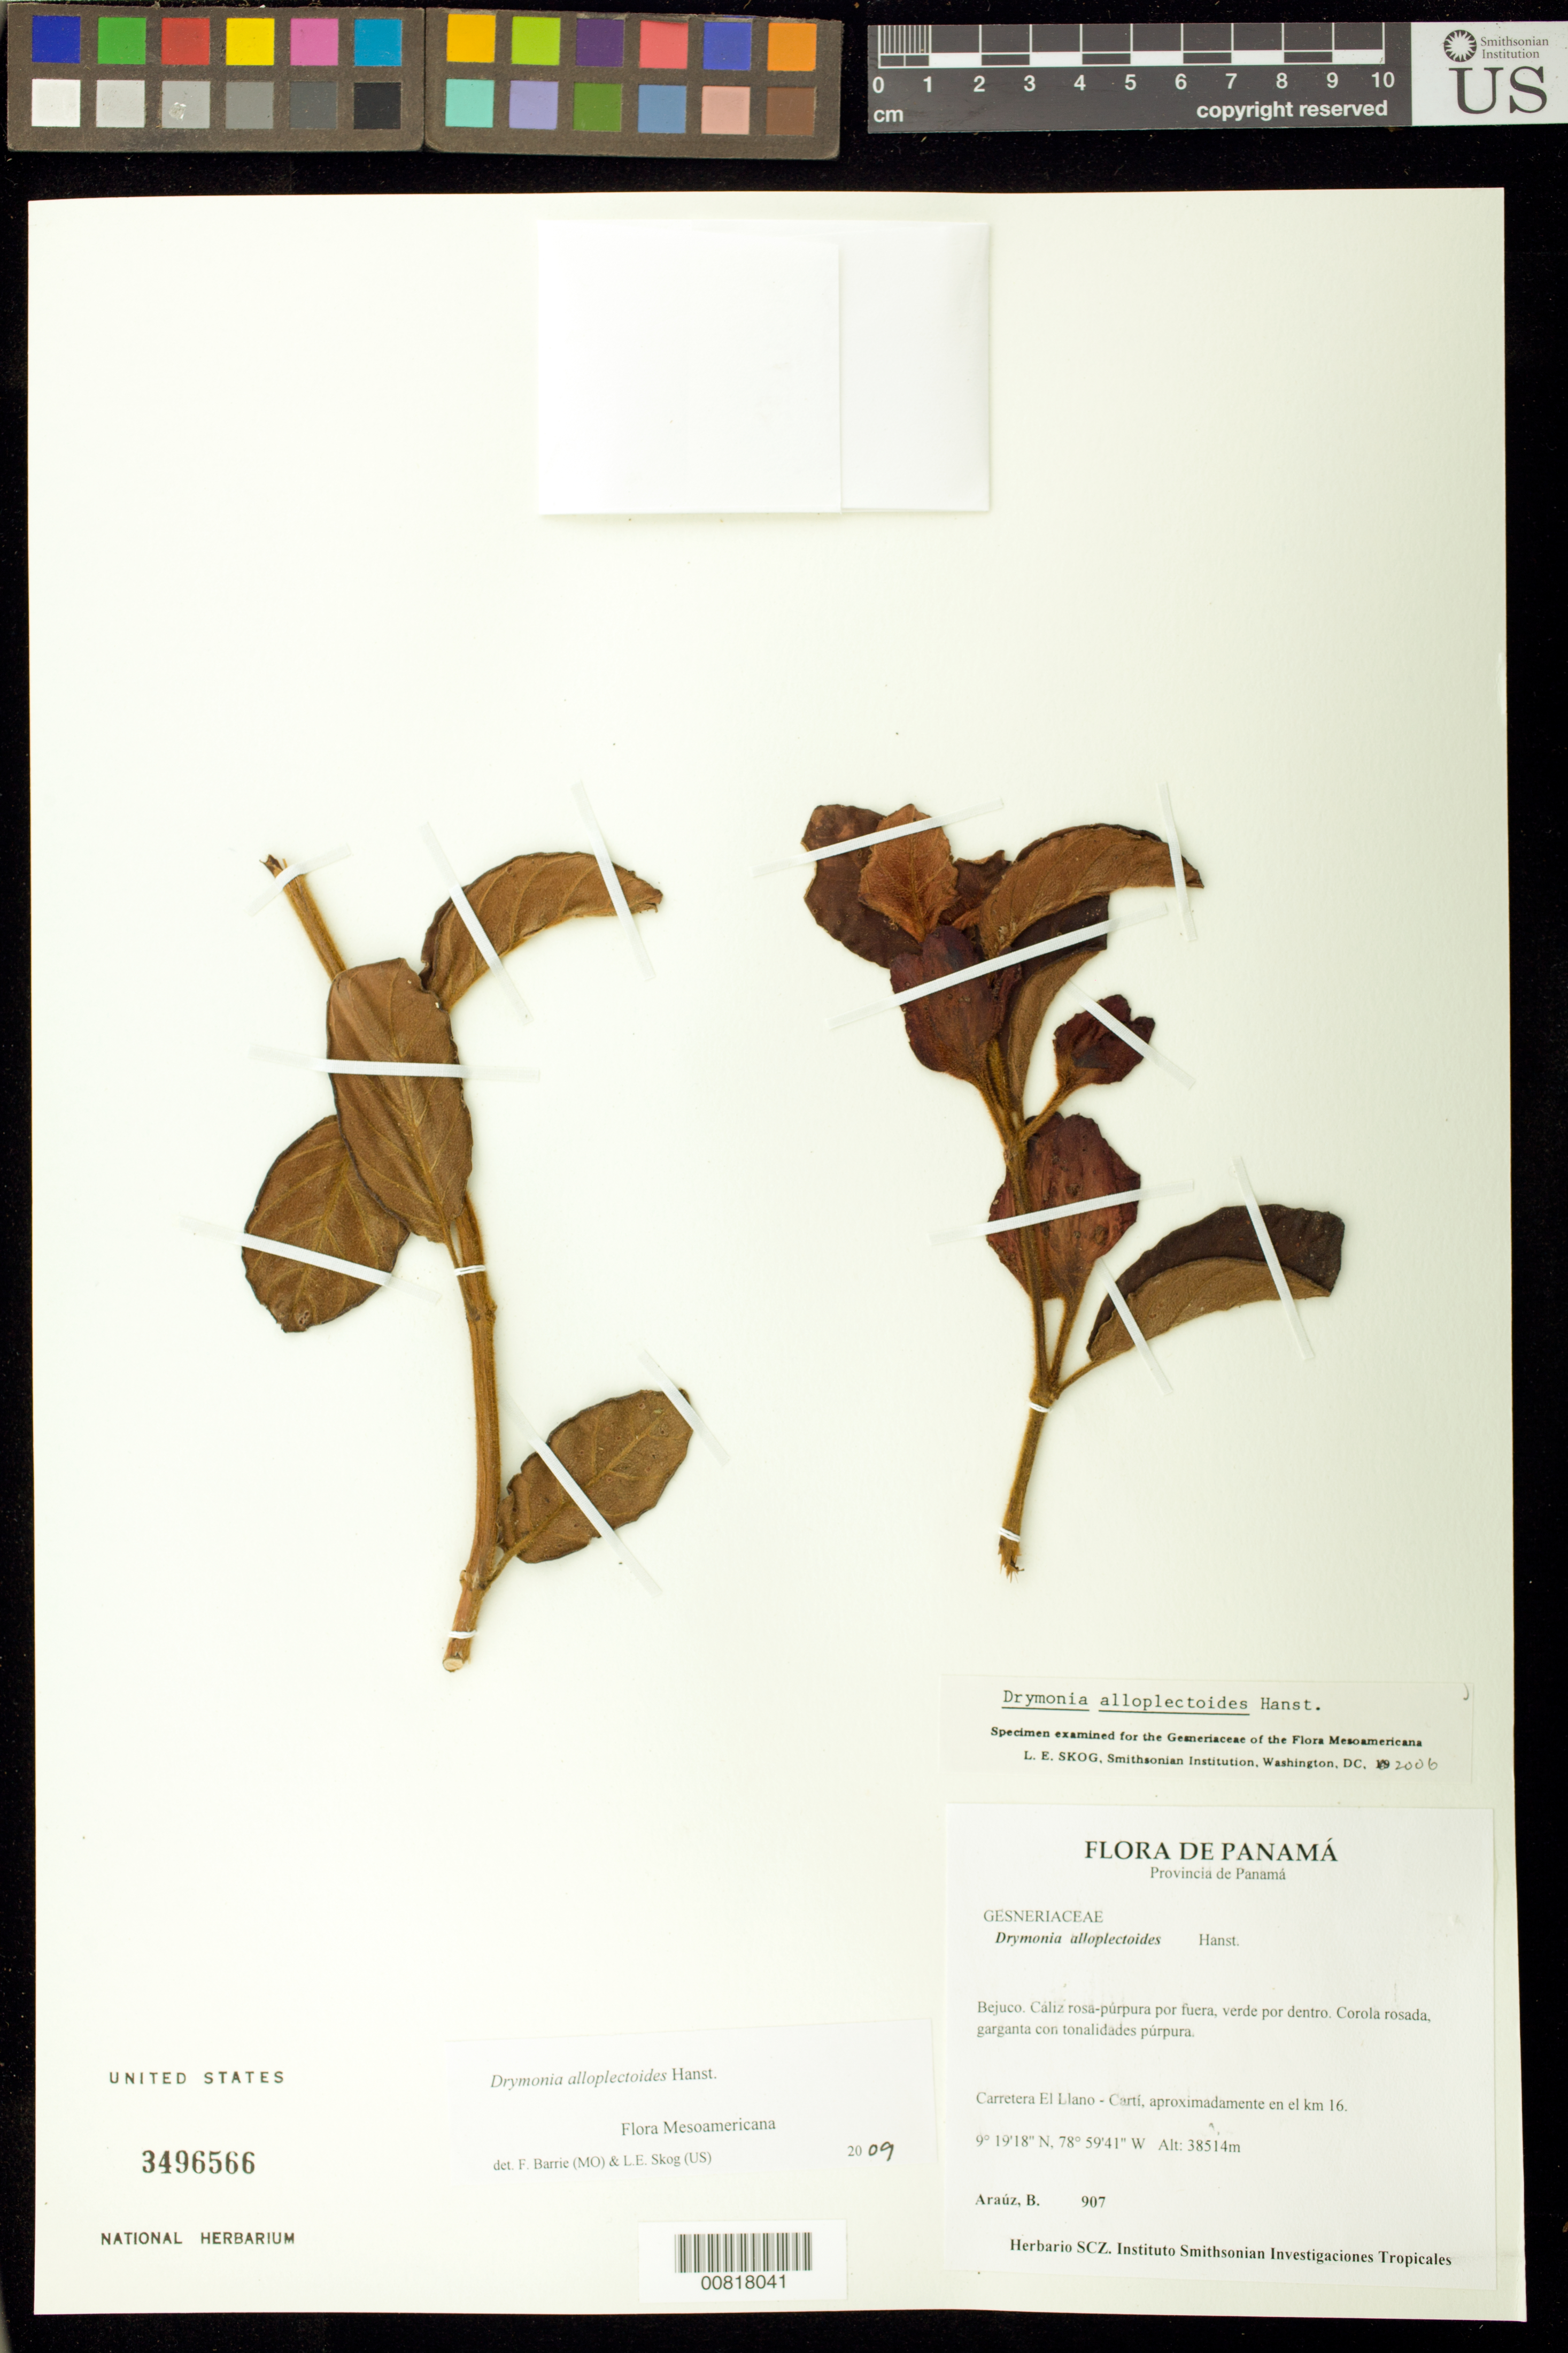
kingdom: Plantae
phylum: Tracheophyta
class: Magnoliopsida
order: Lamiales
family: Gesneriaceae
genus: Drymonia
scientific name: Drymonia alloplectoides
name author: Hanst.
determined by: Skog, Laurence E.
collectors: B. Araúz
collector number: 907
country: Panama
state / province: Panamá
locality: Carretera El Llano-Cartí, aproximadamente en el km 16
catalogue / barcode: US 3496566